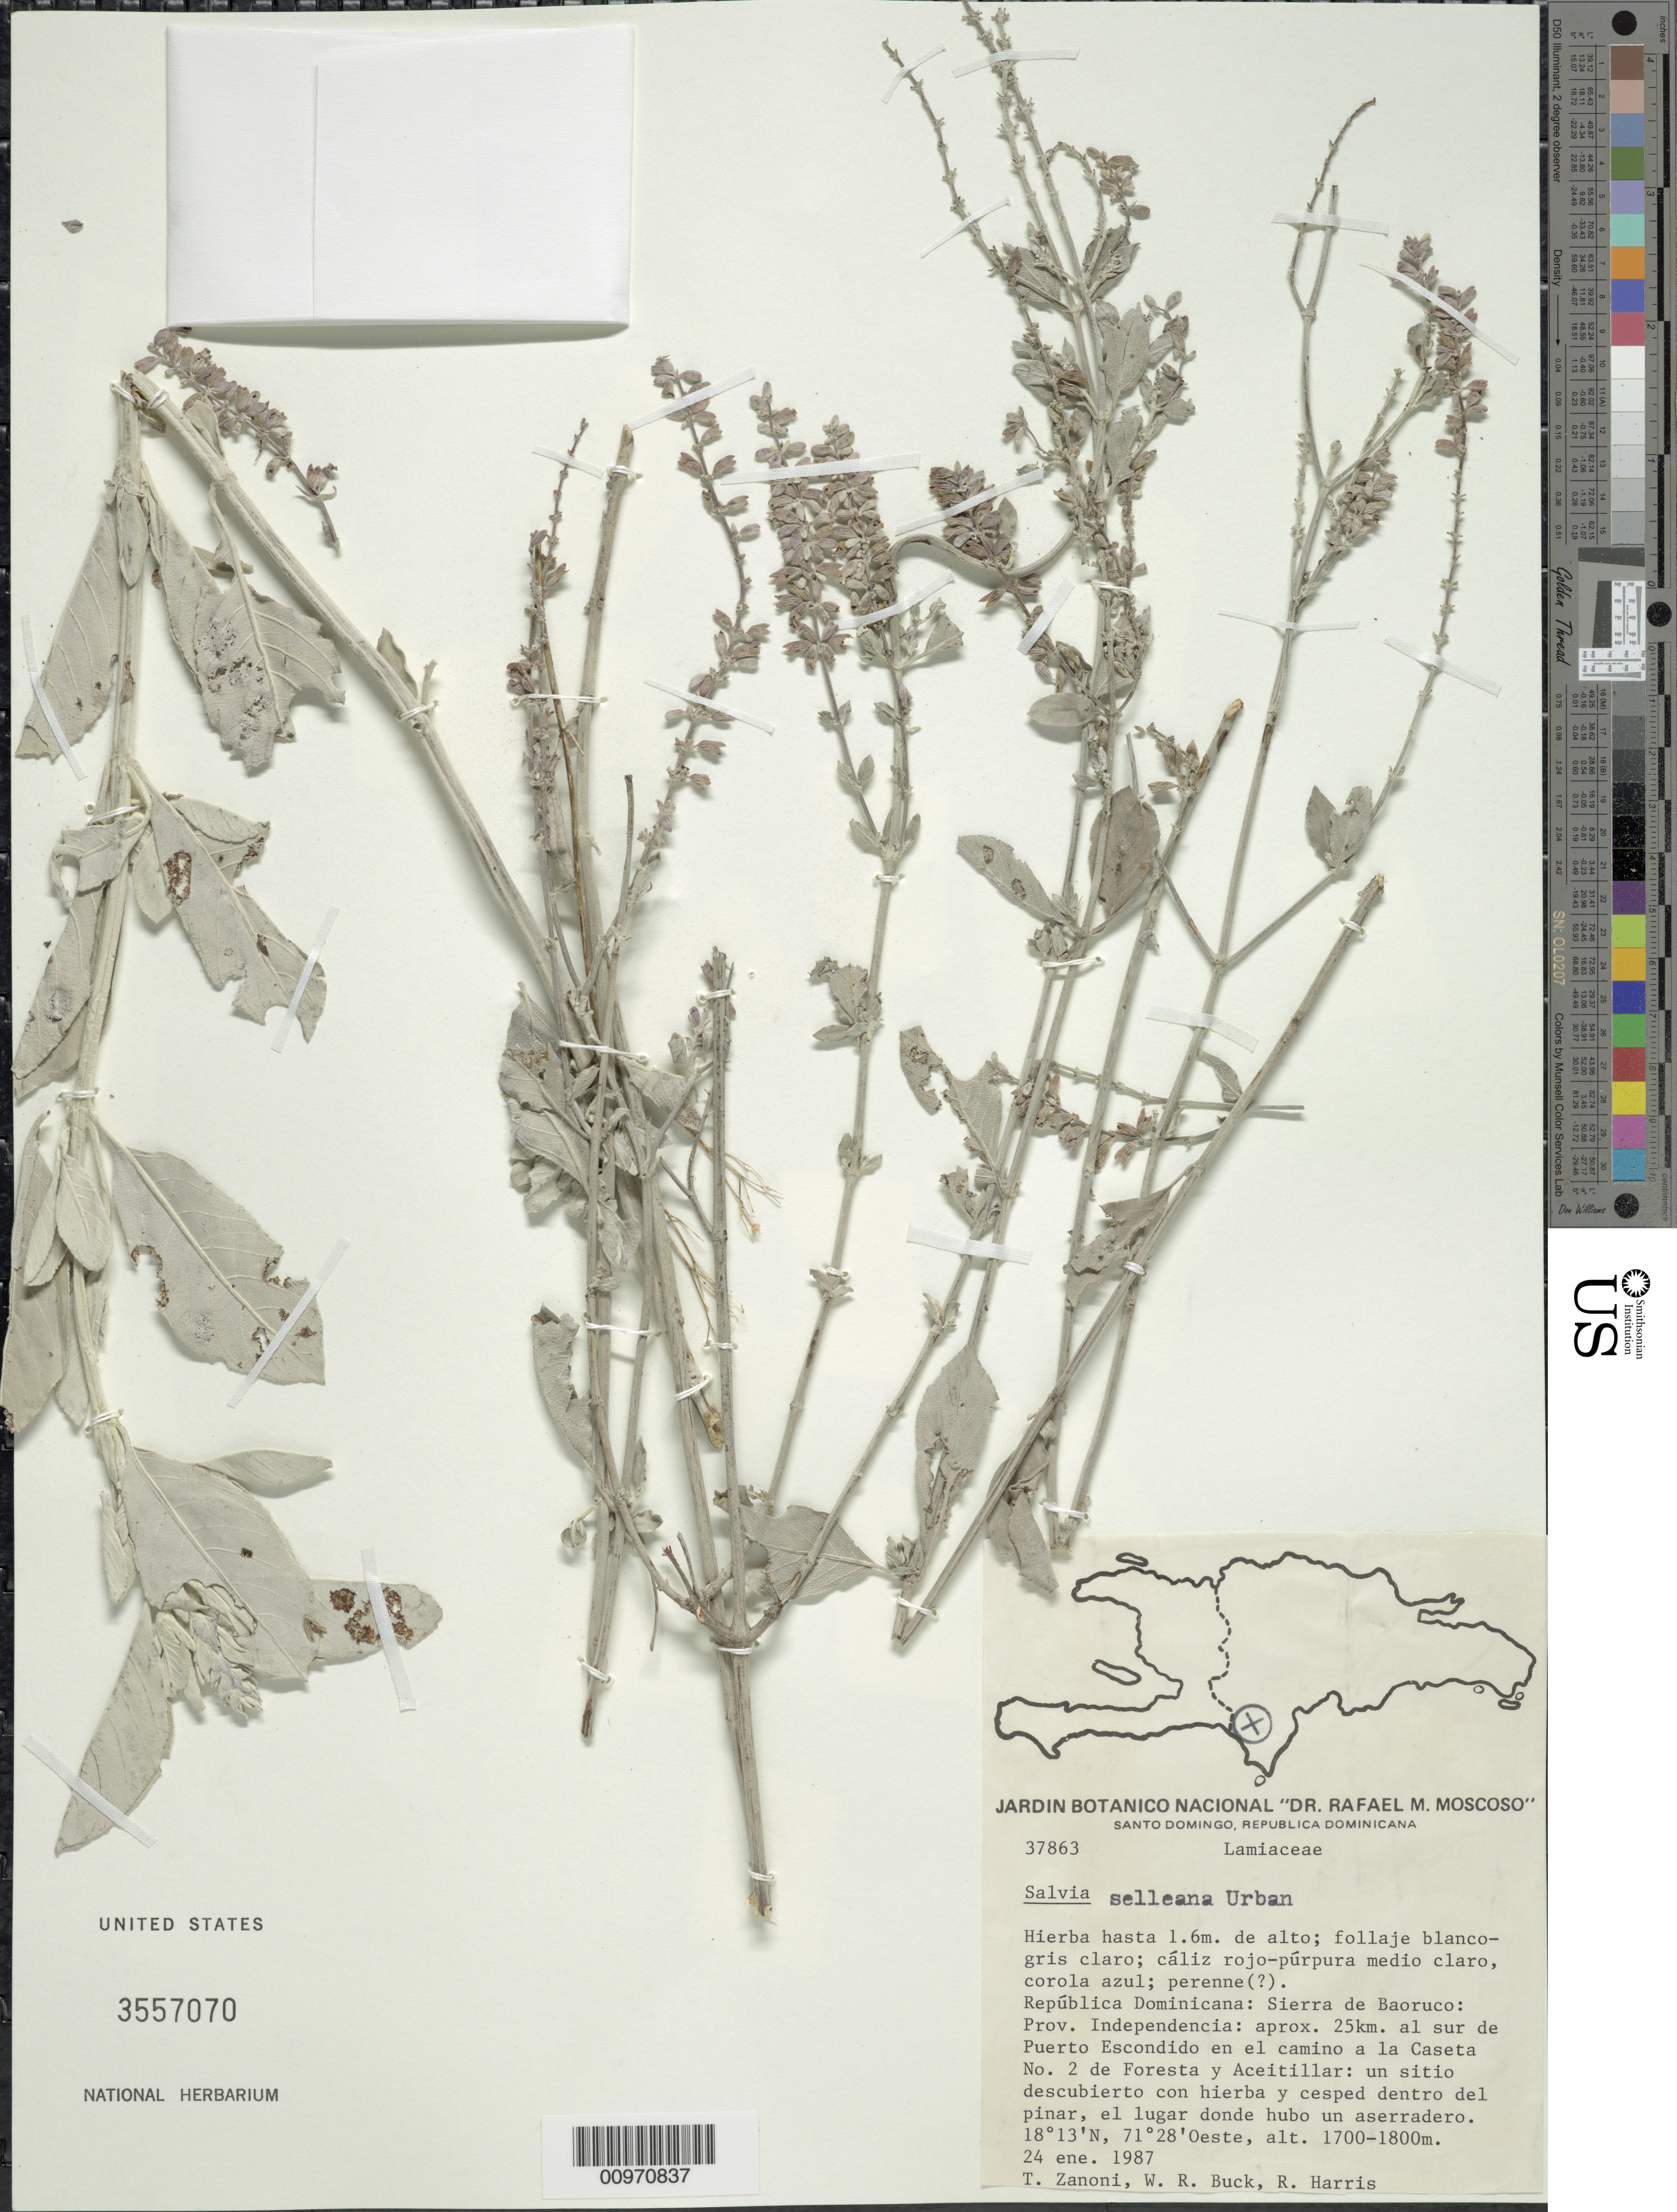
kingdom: Plantae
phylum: Tracheophyta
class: Magnoliopsida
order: Lamiales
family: Lamiaceae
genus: Salvia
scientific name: Salvia selleana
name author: Urb.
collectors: T. A. Zanoni, W. R. Buck & R. Harris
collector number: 37863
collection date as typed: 24 Jan 1987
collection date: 1987-01-24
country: Dominican Republic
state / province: Independencia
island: Hispaniola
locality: Sierra de Baoruco, aprox. 25 km al sur de Puerto Escondido en el camino a la Caseta No. 2 de Foresta y Aceitillar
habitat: Un sitio descubierto con hierba y cesped dentro del pinar, el lugar donde hubo un aserradero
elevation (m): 1700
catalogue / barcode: US 3557070